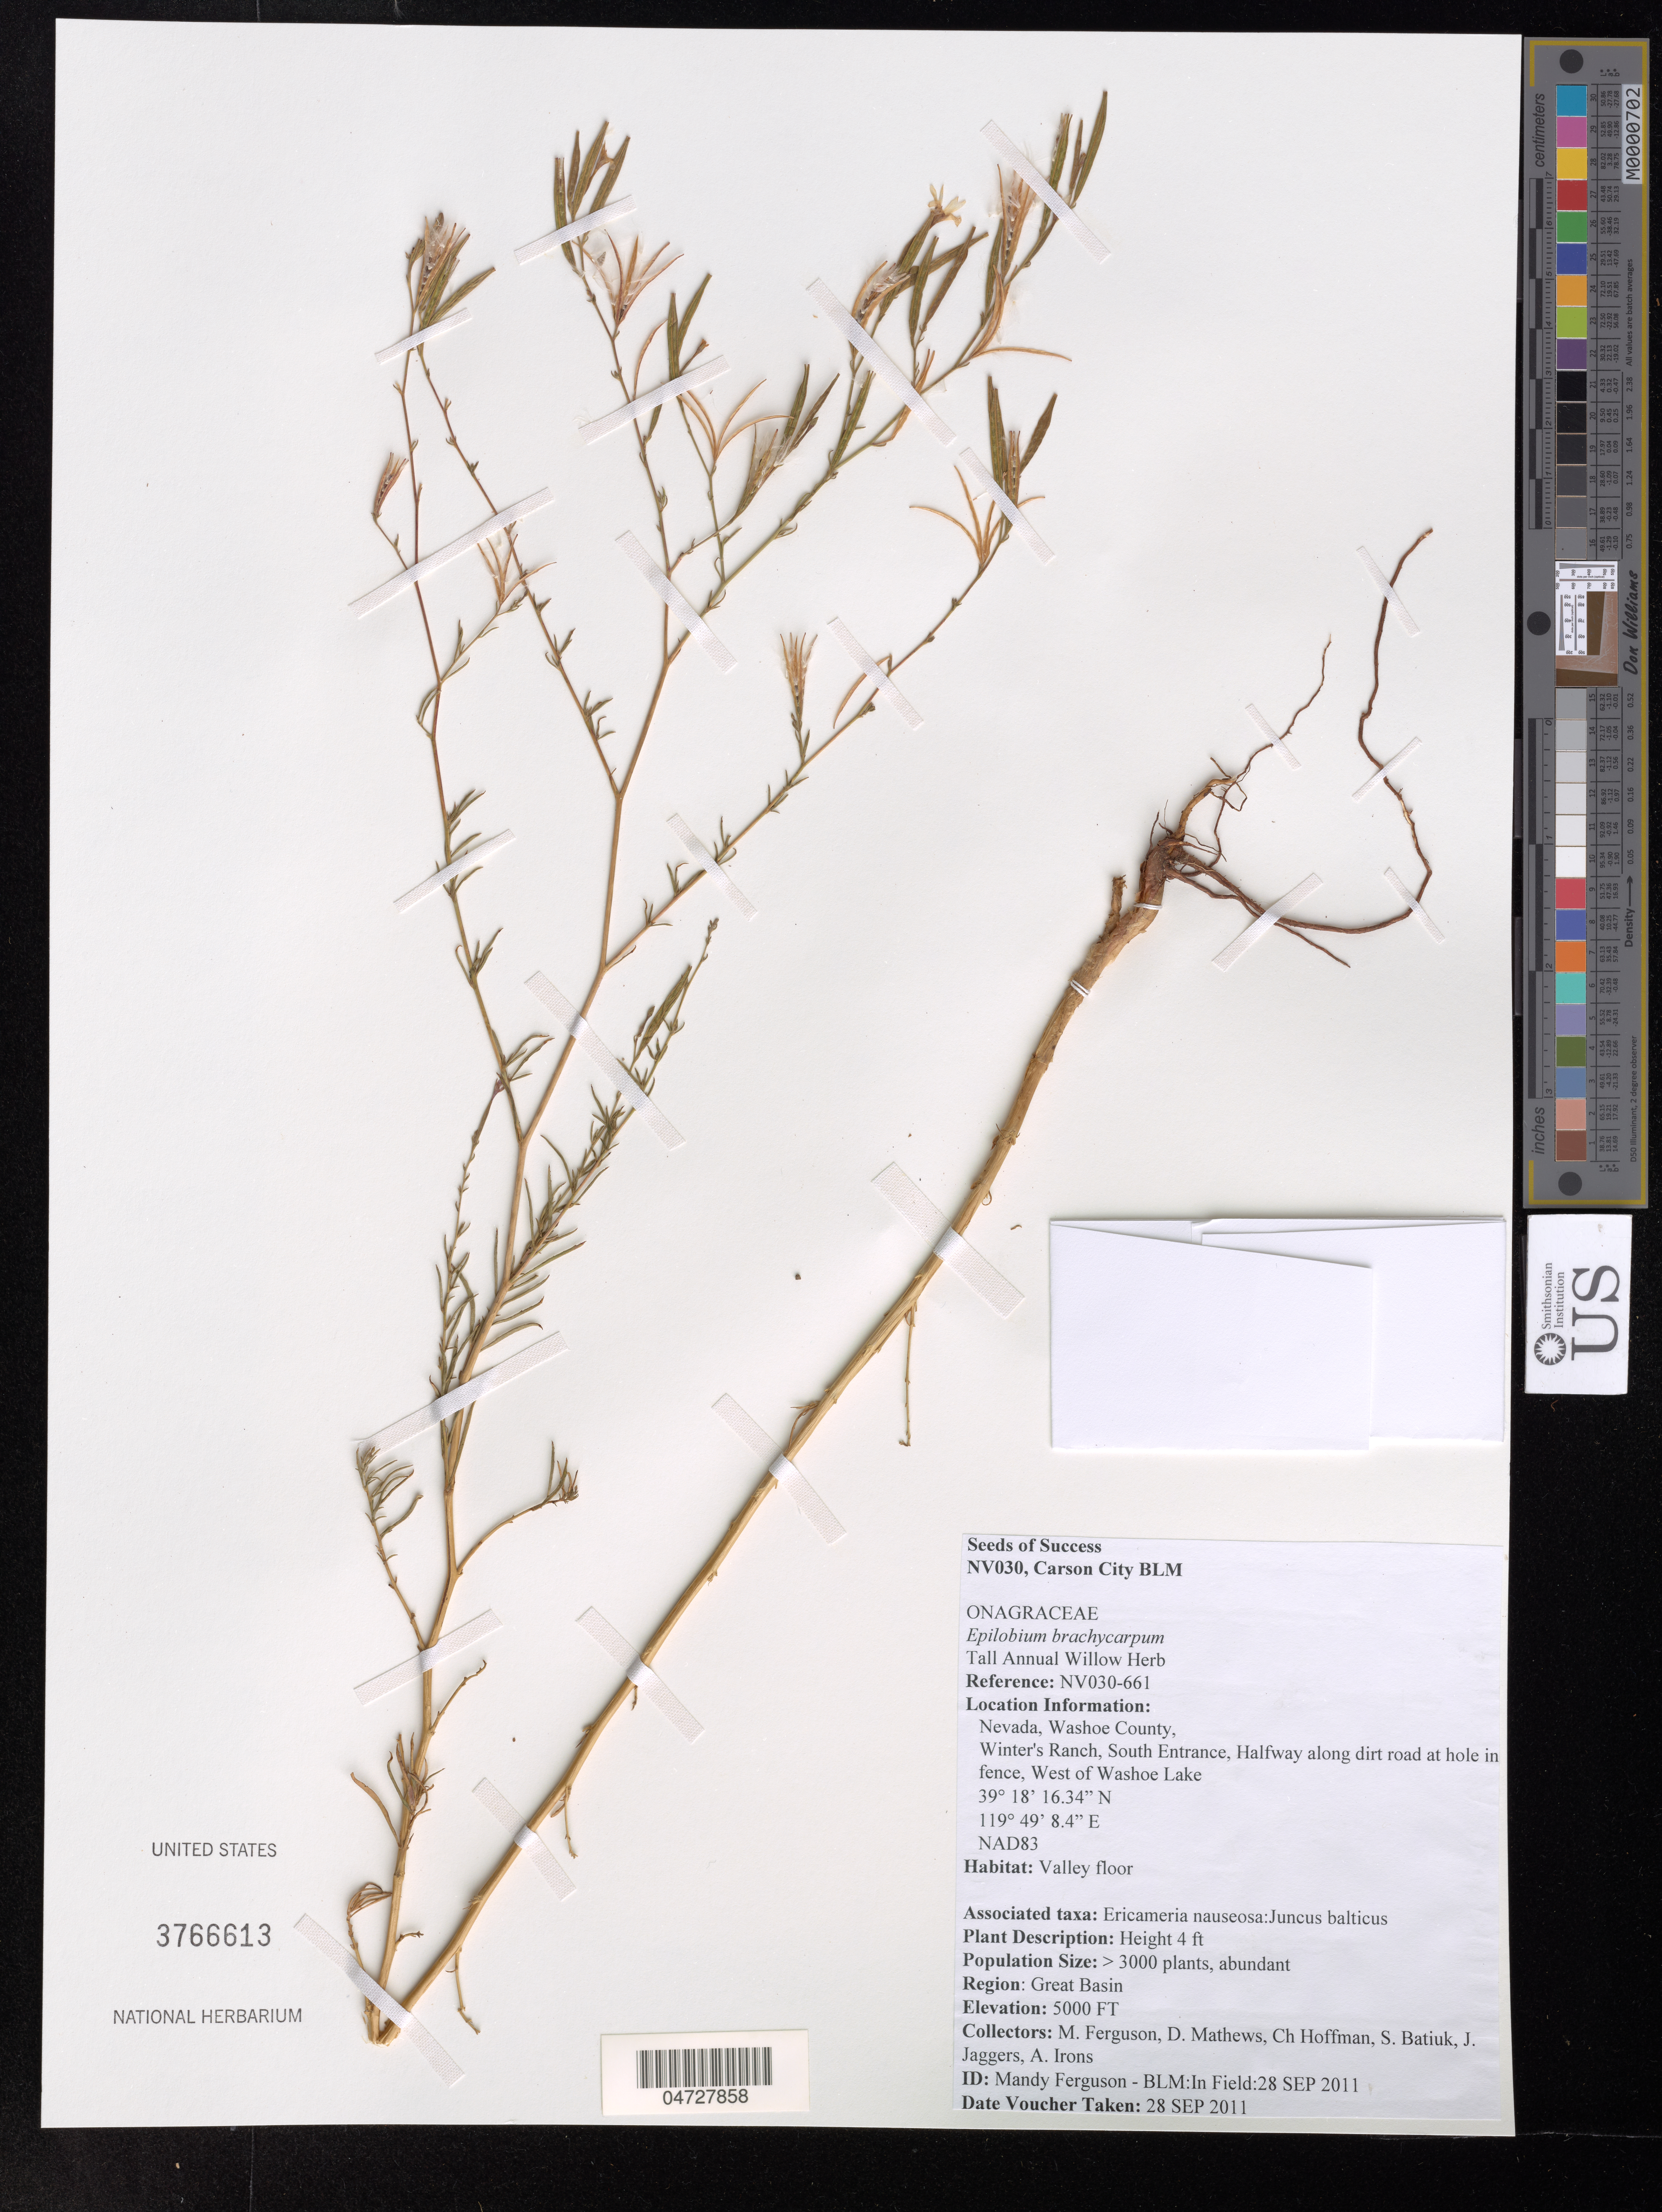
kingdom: Plantae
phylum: Tracheophyta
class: Magnoliopsida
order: Myrtales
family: Onagraceae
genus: Epilobium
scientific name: Epilobium brachycarpum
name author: C. Presl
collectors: M. Ferguson, D. Mathews, C. Hoffman & S. Batiuk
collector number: NV030-661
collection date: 2011-09-28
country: United States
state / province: Nevada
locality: Washoe County, Winter's Ranch, South Entrance, Halfway along dirt road at hole in fence, West of Washoe Lake.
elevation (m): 1524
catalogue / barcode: US 3766613